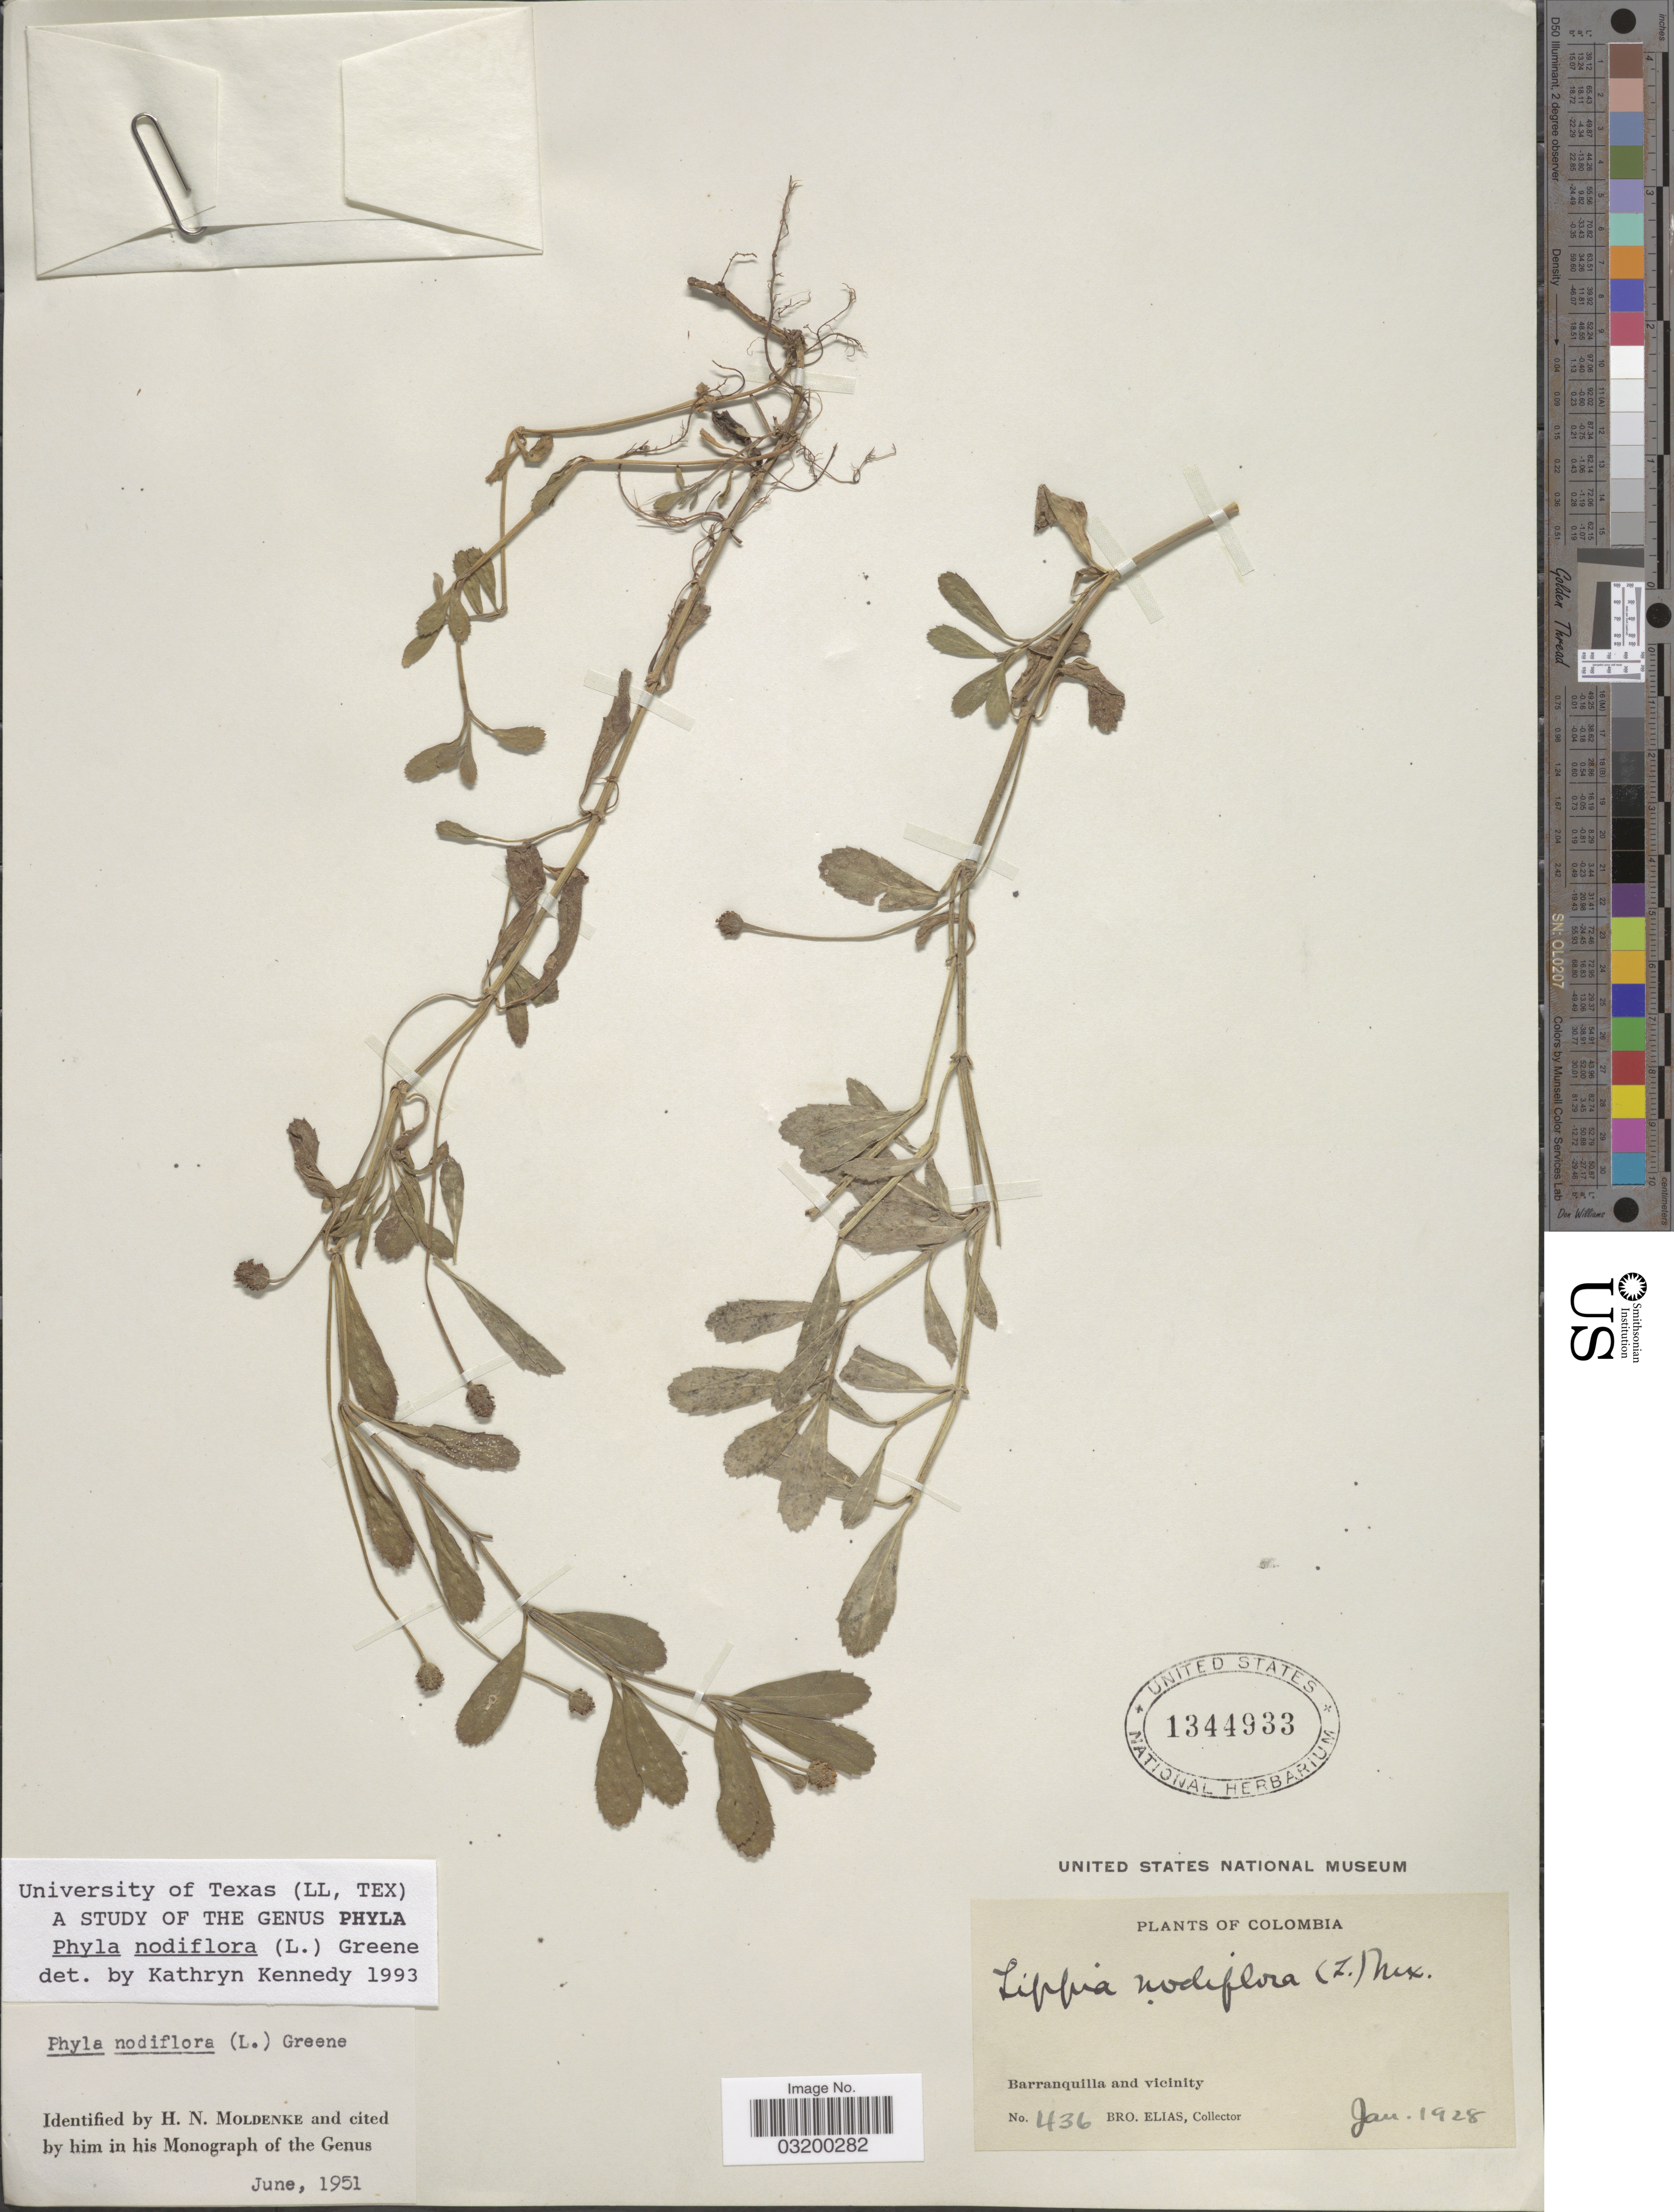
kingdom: Plantae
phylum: Tracheophyta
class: Magnoliopsida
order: Lamiales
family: Verbenaceae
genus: Phyla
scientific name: Phyla nodiflora var. nodiflora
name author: (L.) Greene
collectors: Bro. Elias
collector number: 436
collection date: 1928-01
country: Colombia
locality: Barranquilla and vicinity.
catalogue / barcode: US 1344933